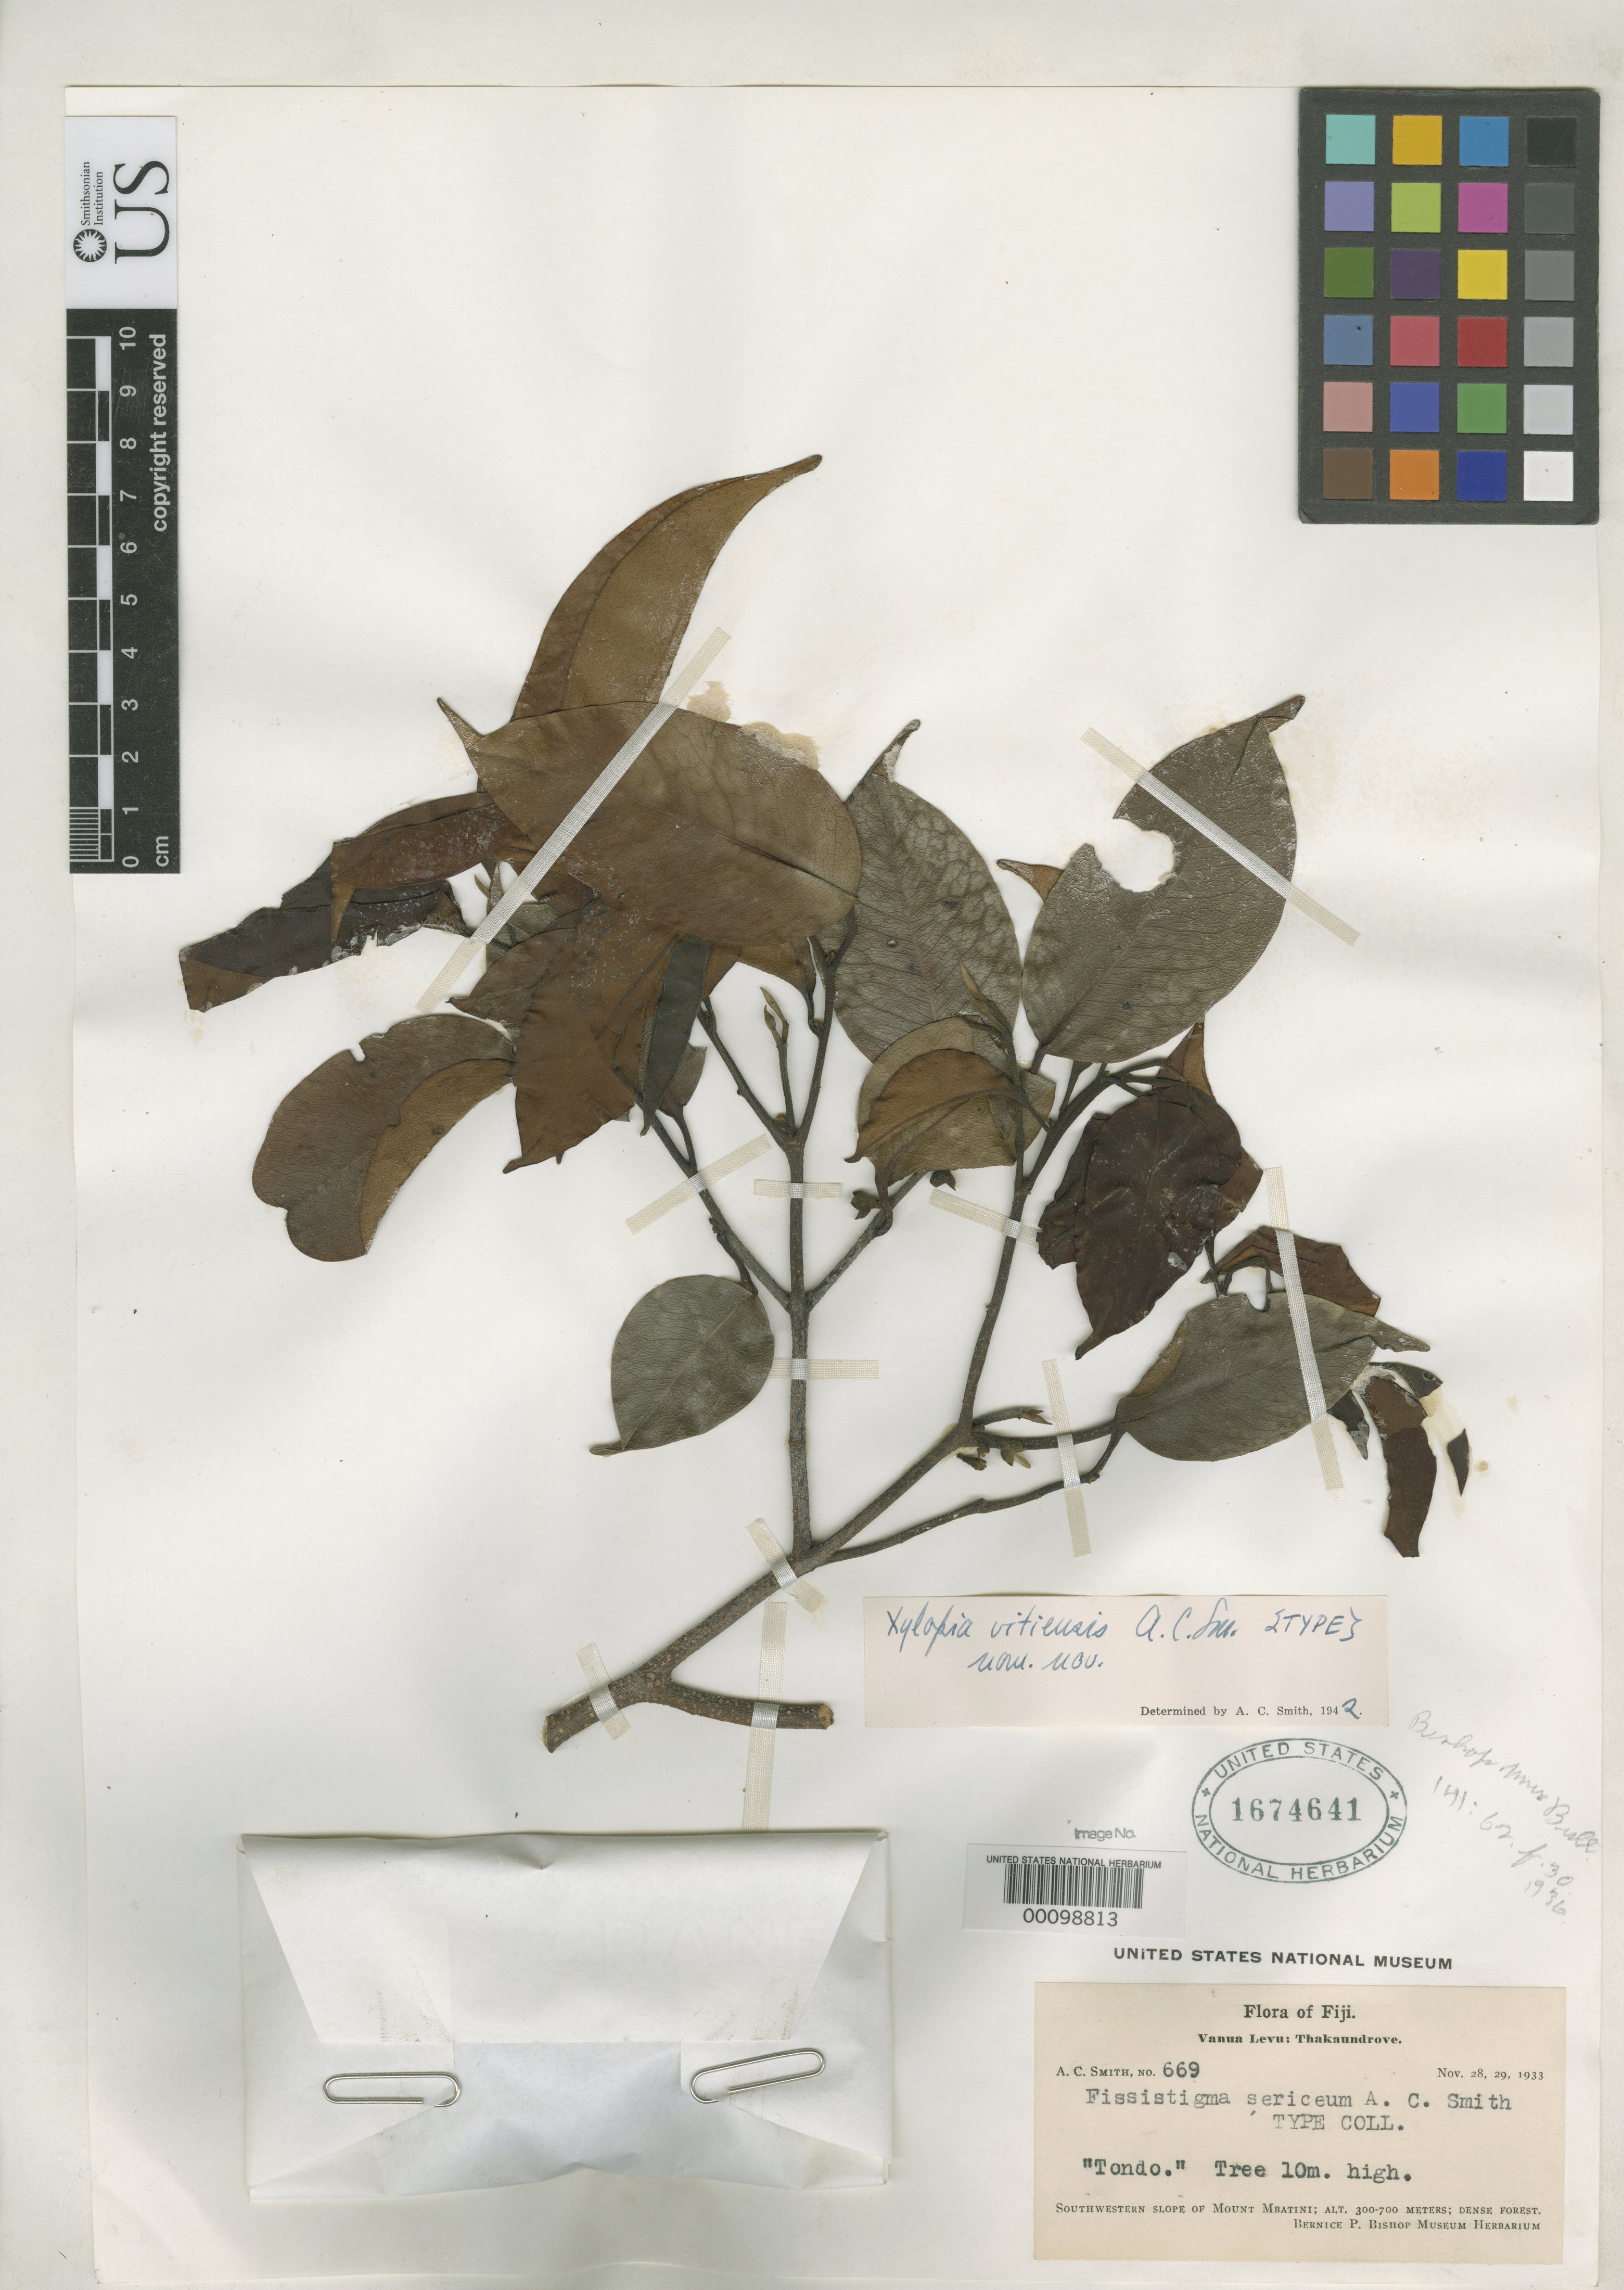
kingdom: Plantae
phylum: Tracheophyta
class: Magnoliopsida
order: Magnoliales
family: Annonaceae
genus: Fissistigma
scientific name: Fissistigma sericeum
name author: A.C. Sm.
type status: Isotype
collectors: A. C. Smith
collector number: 669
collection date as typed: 28 Nov 1933 to 29 Nov 1933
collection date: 1933-11-28/1933-11-29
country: Fiji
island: Vanua Levu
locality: Thakaundrove, Mt. Mbatin. [Vanua Levu Group]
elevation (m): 300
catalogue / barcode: US 1674641